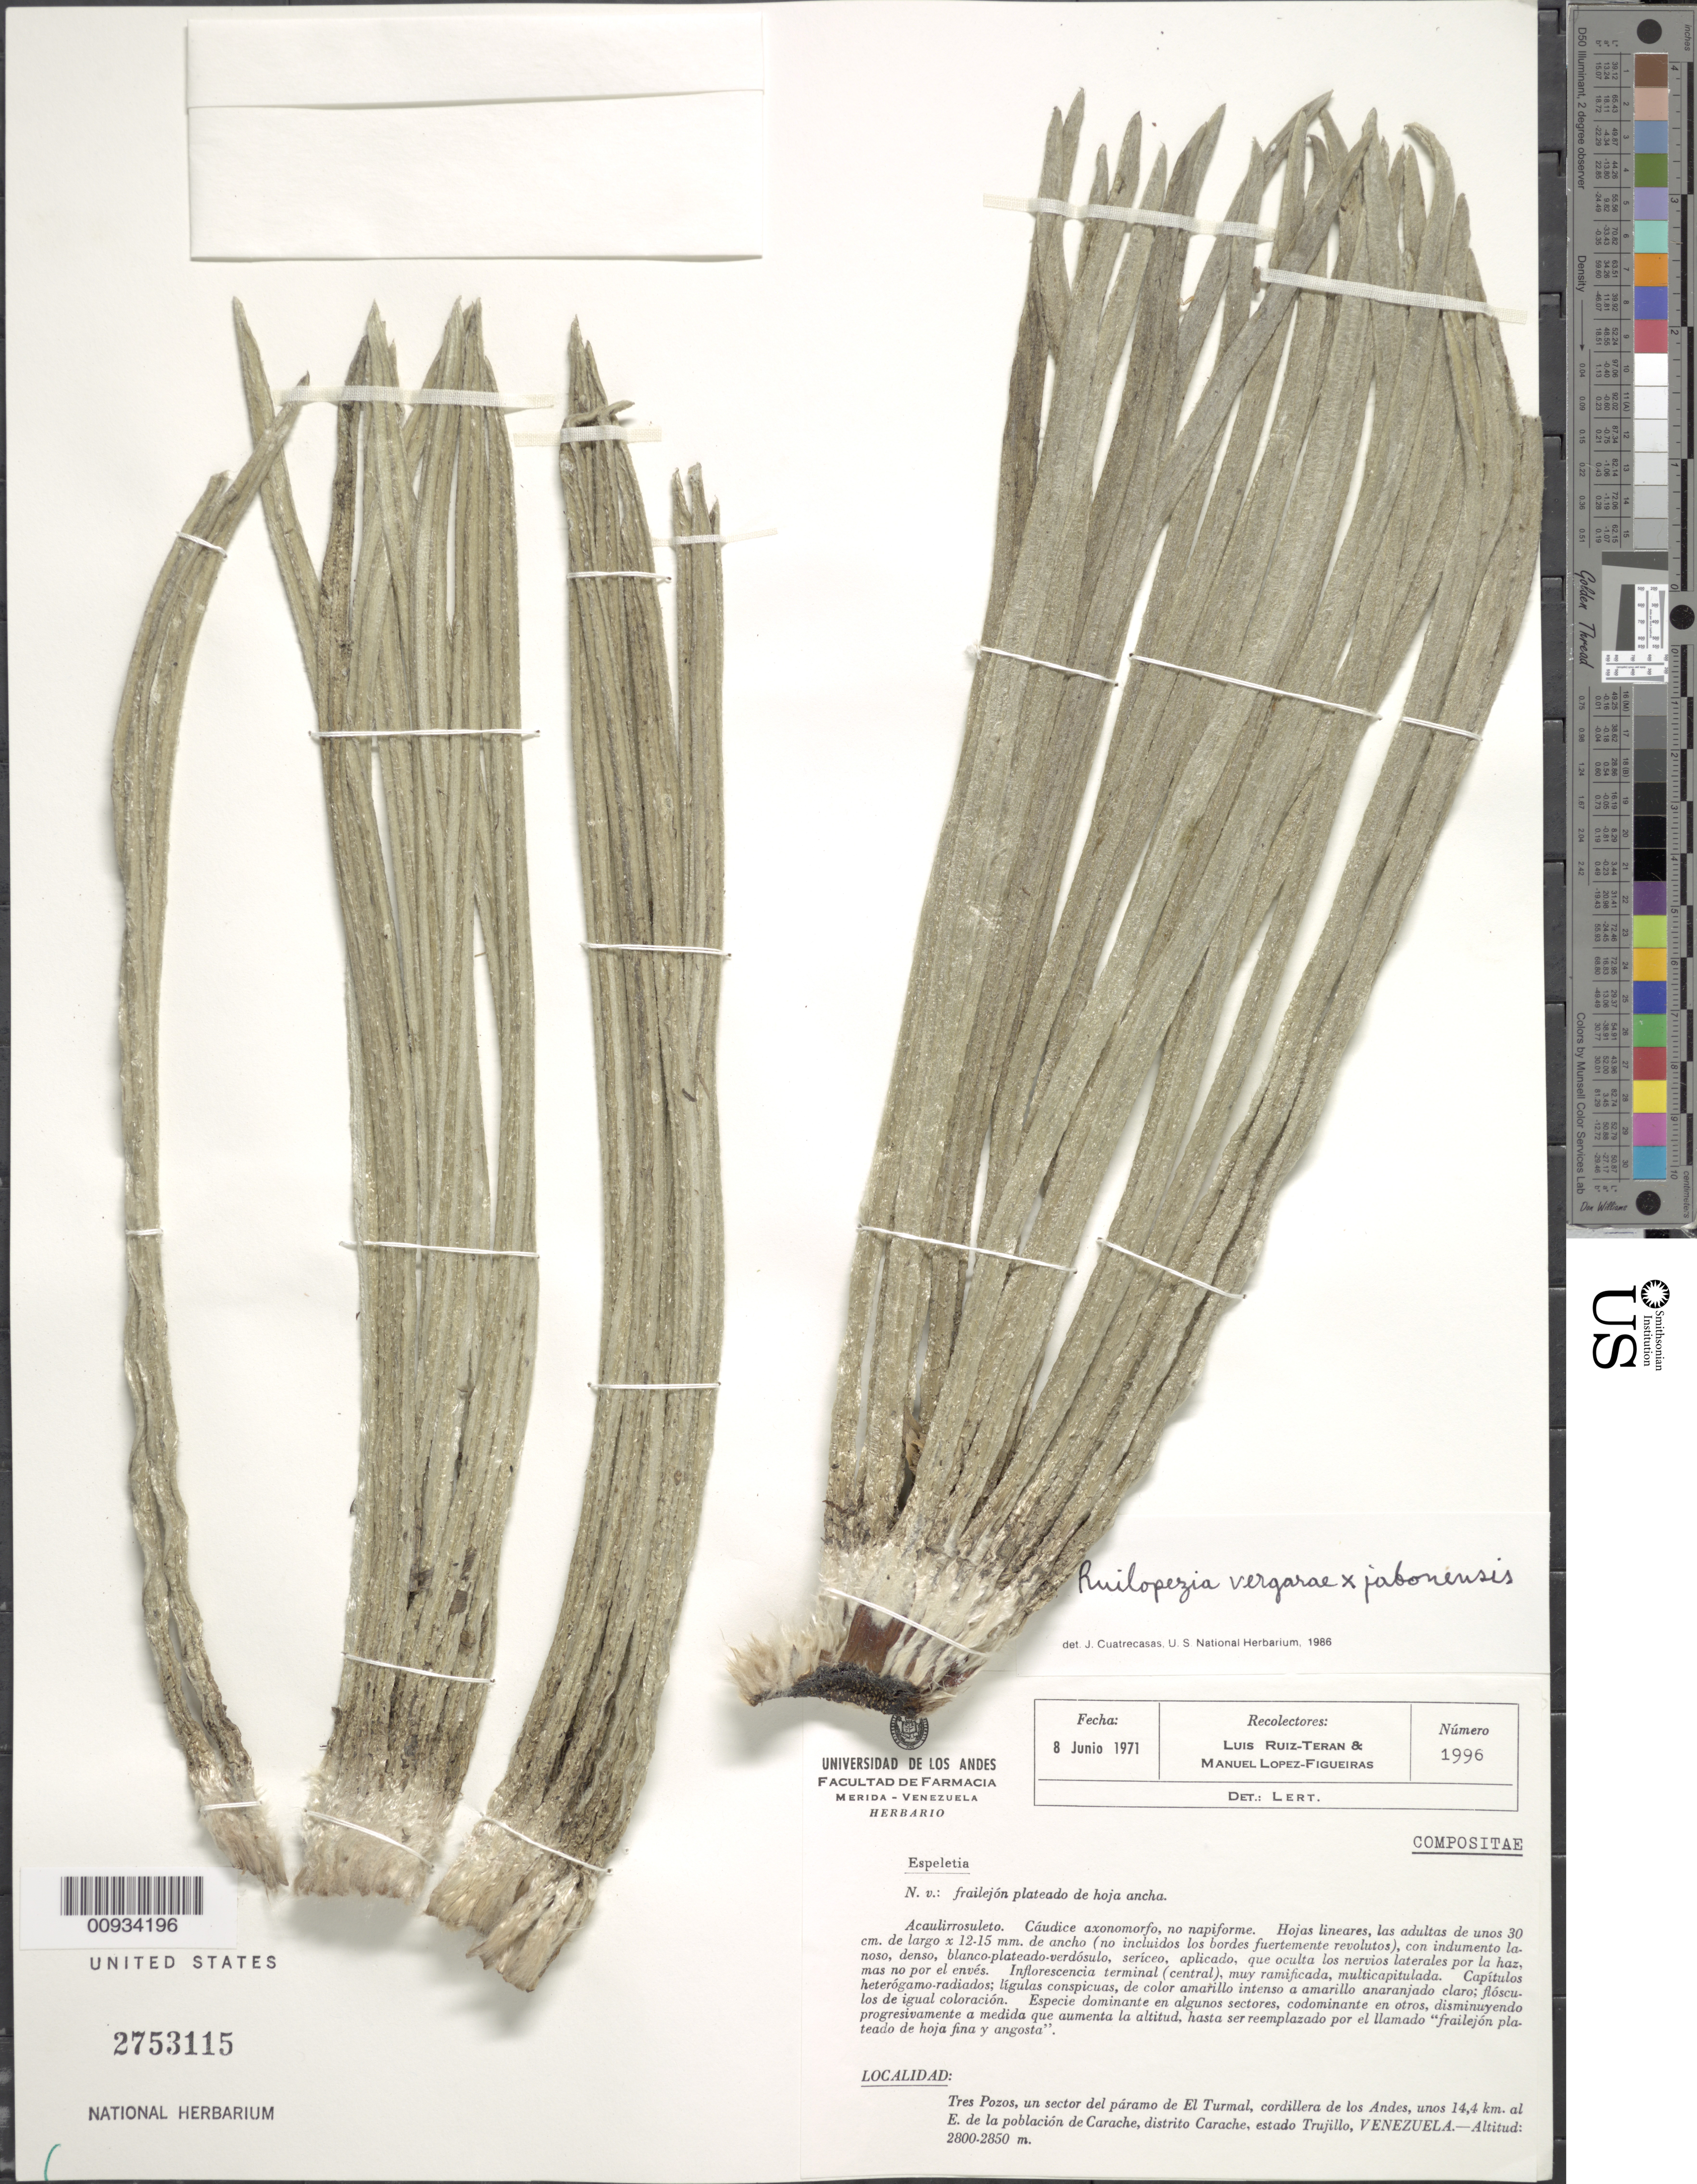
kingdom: Plantae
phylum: Tracheophyta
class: Magnoliopsida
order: Asterales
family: Asteraceae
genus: Ruilopezia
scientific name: Ruilopezia jabonensis x R. vergarae Cuatrec. & López Fig.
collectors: L. E. Ruíz-Terán & M. López Figueiras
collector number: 1996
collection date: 1971-06-08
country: Venezuela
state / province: Trujillo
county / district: Carache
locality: Tres Pozos, un sector del páramo de El Turmal, cordillera de los Andes, unos 14,4 km. al E. de la población de Carache.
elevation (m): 2800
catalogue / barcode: US 2753115